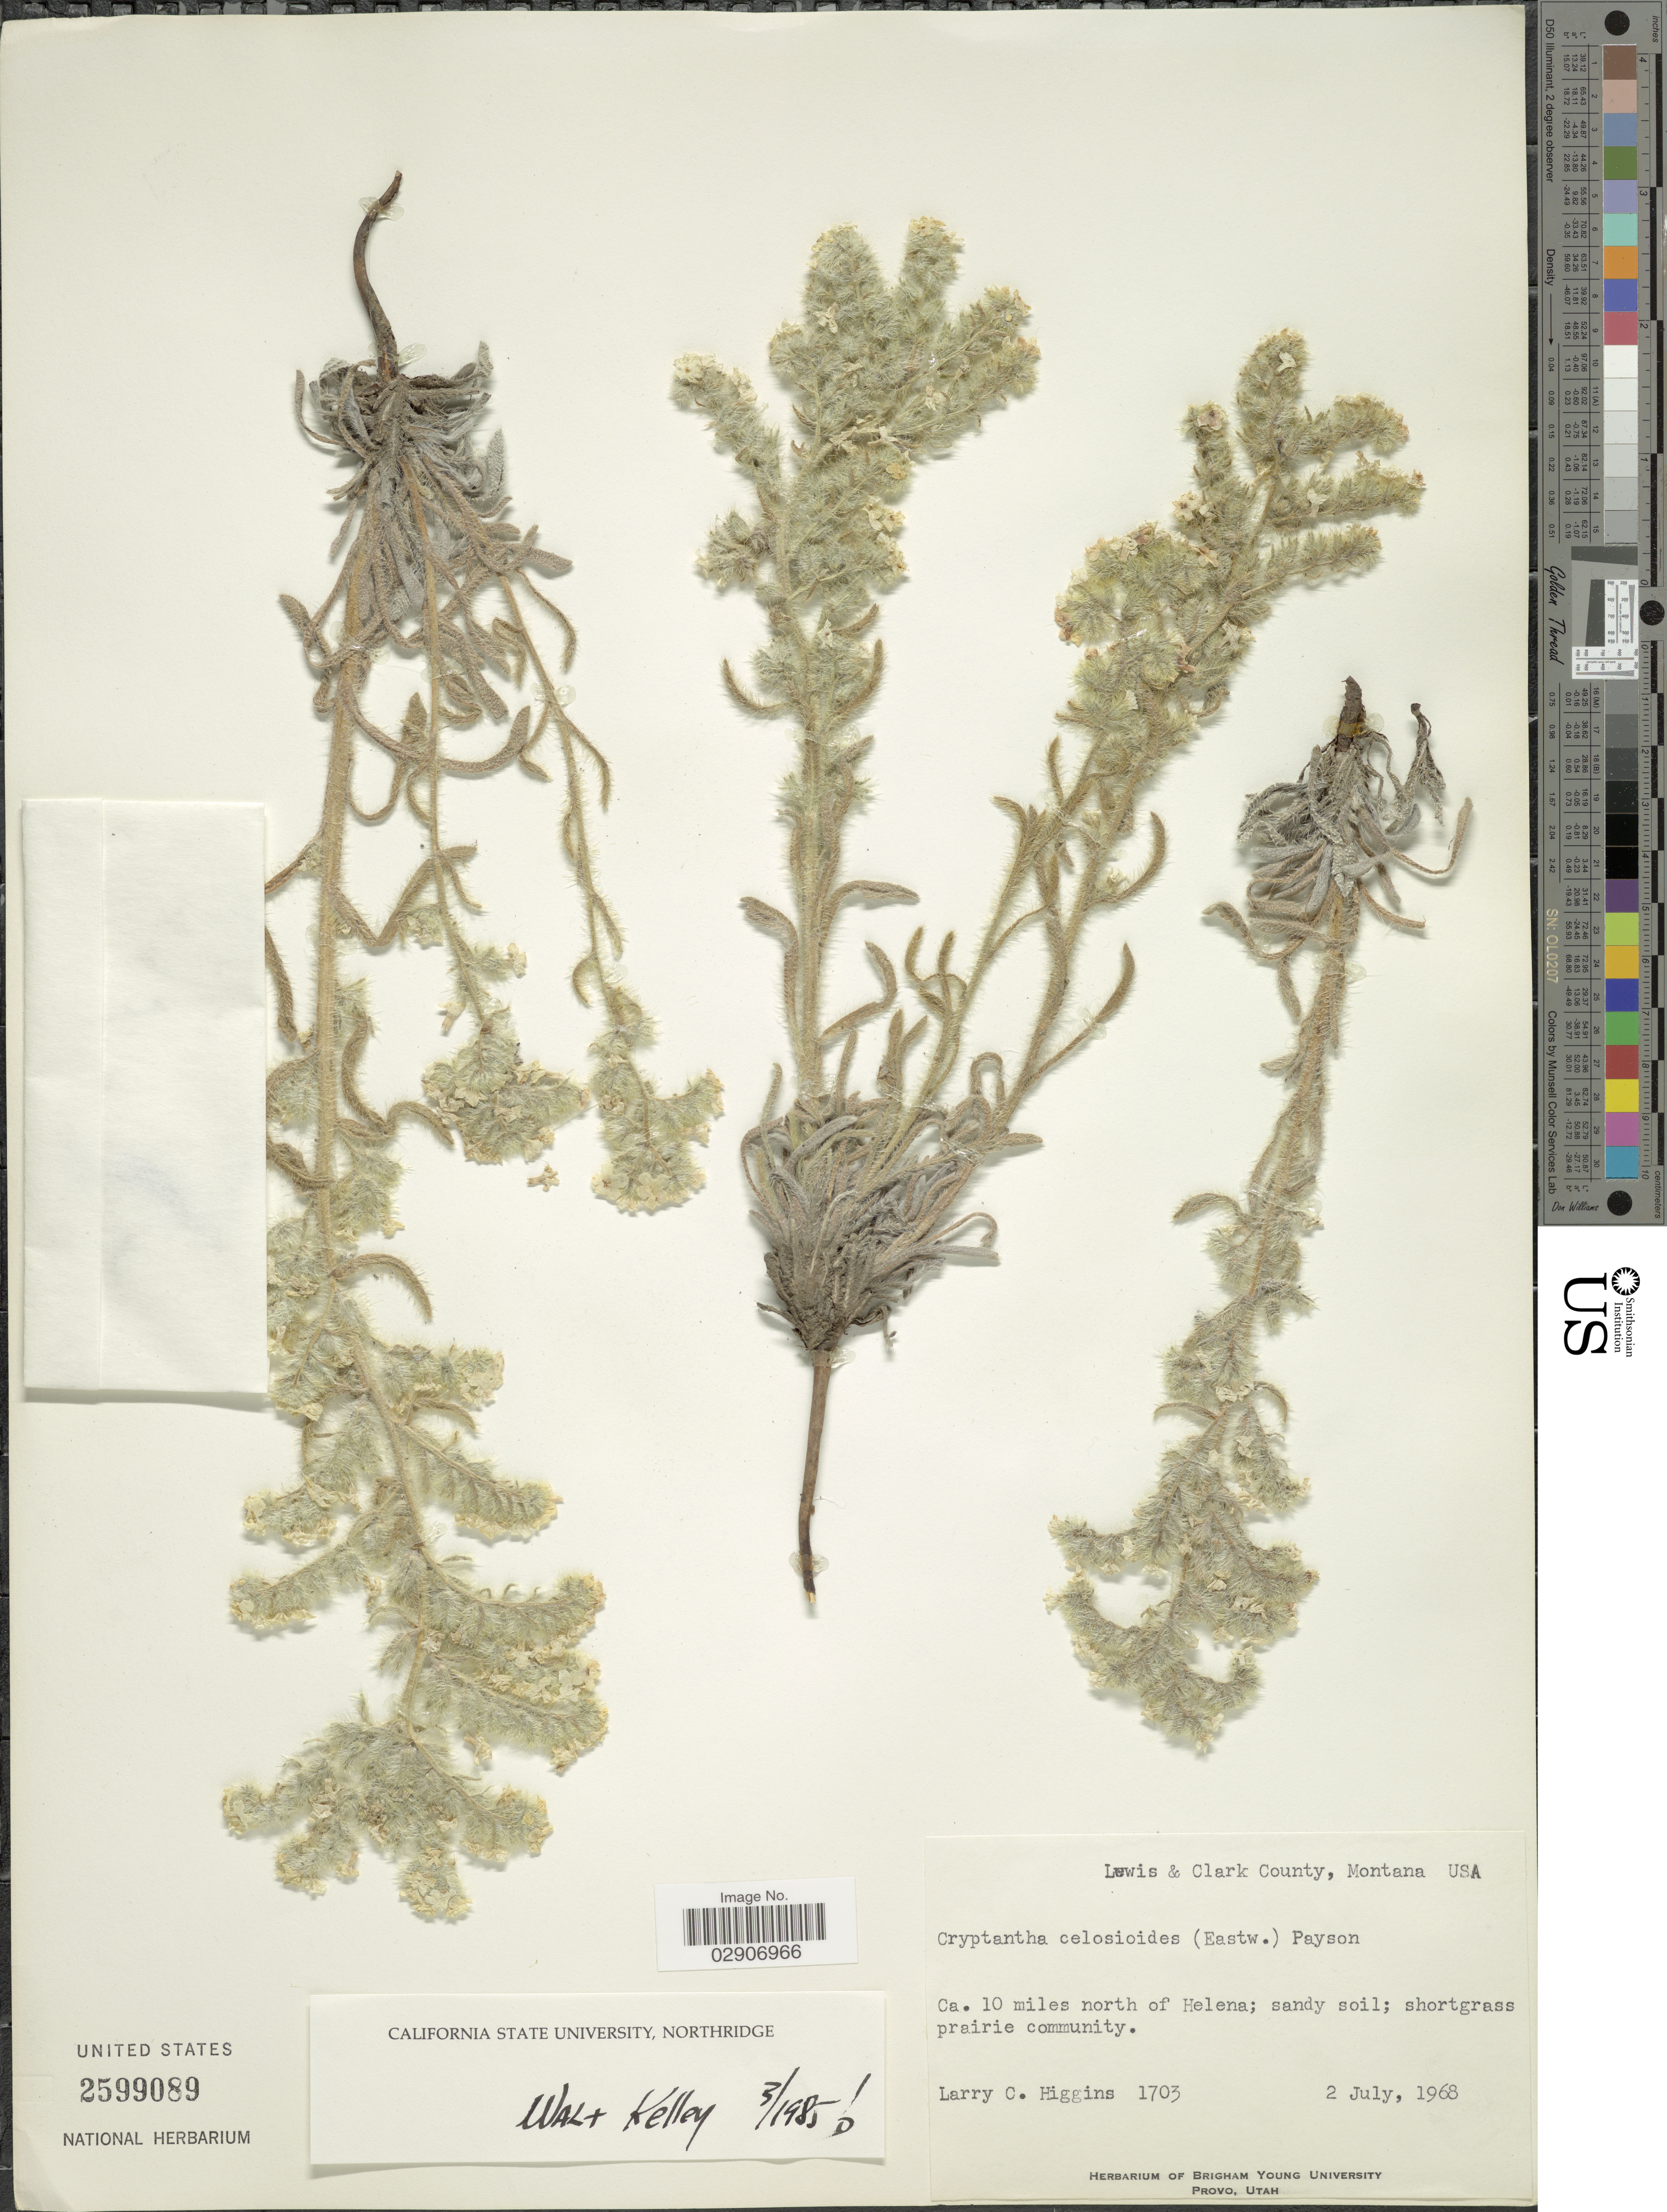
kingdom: Plantae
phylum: Tracheophyta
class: Magnoliopsida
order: Boraginales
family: Boraginaceae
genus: Cryptantha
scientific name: Cryptantha celosioides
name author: (Eastw.) Payson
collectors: L. Higgins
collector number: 1703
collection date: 1968-07-02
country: United States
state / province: Montana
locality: Lewis & Clark County. Ca. 10 miles north of Helena.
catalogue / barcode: US 2599089